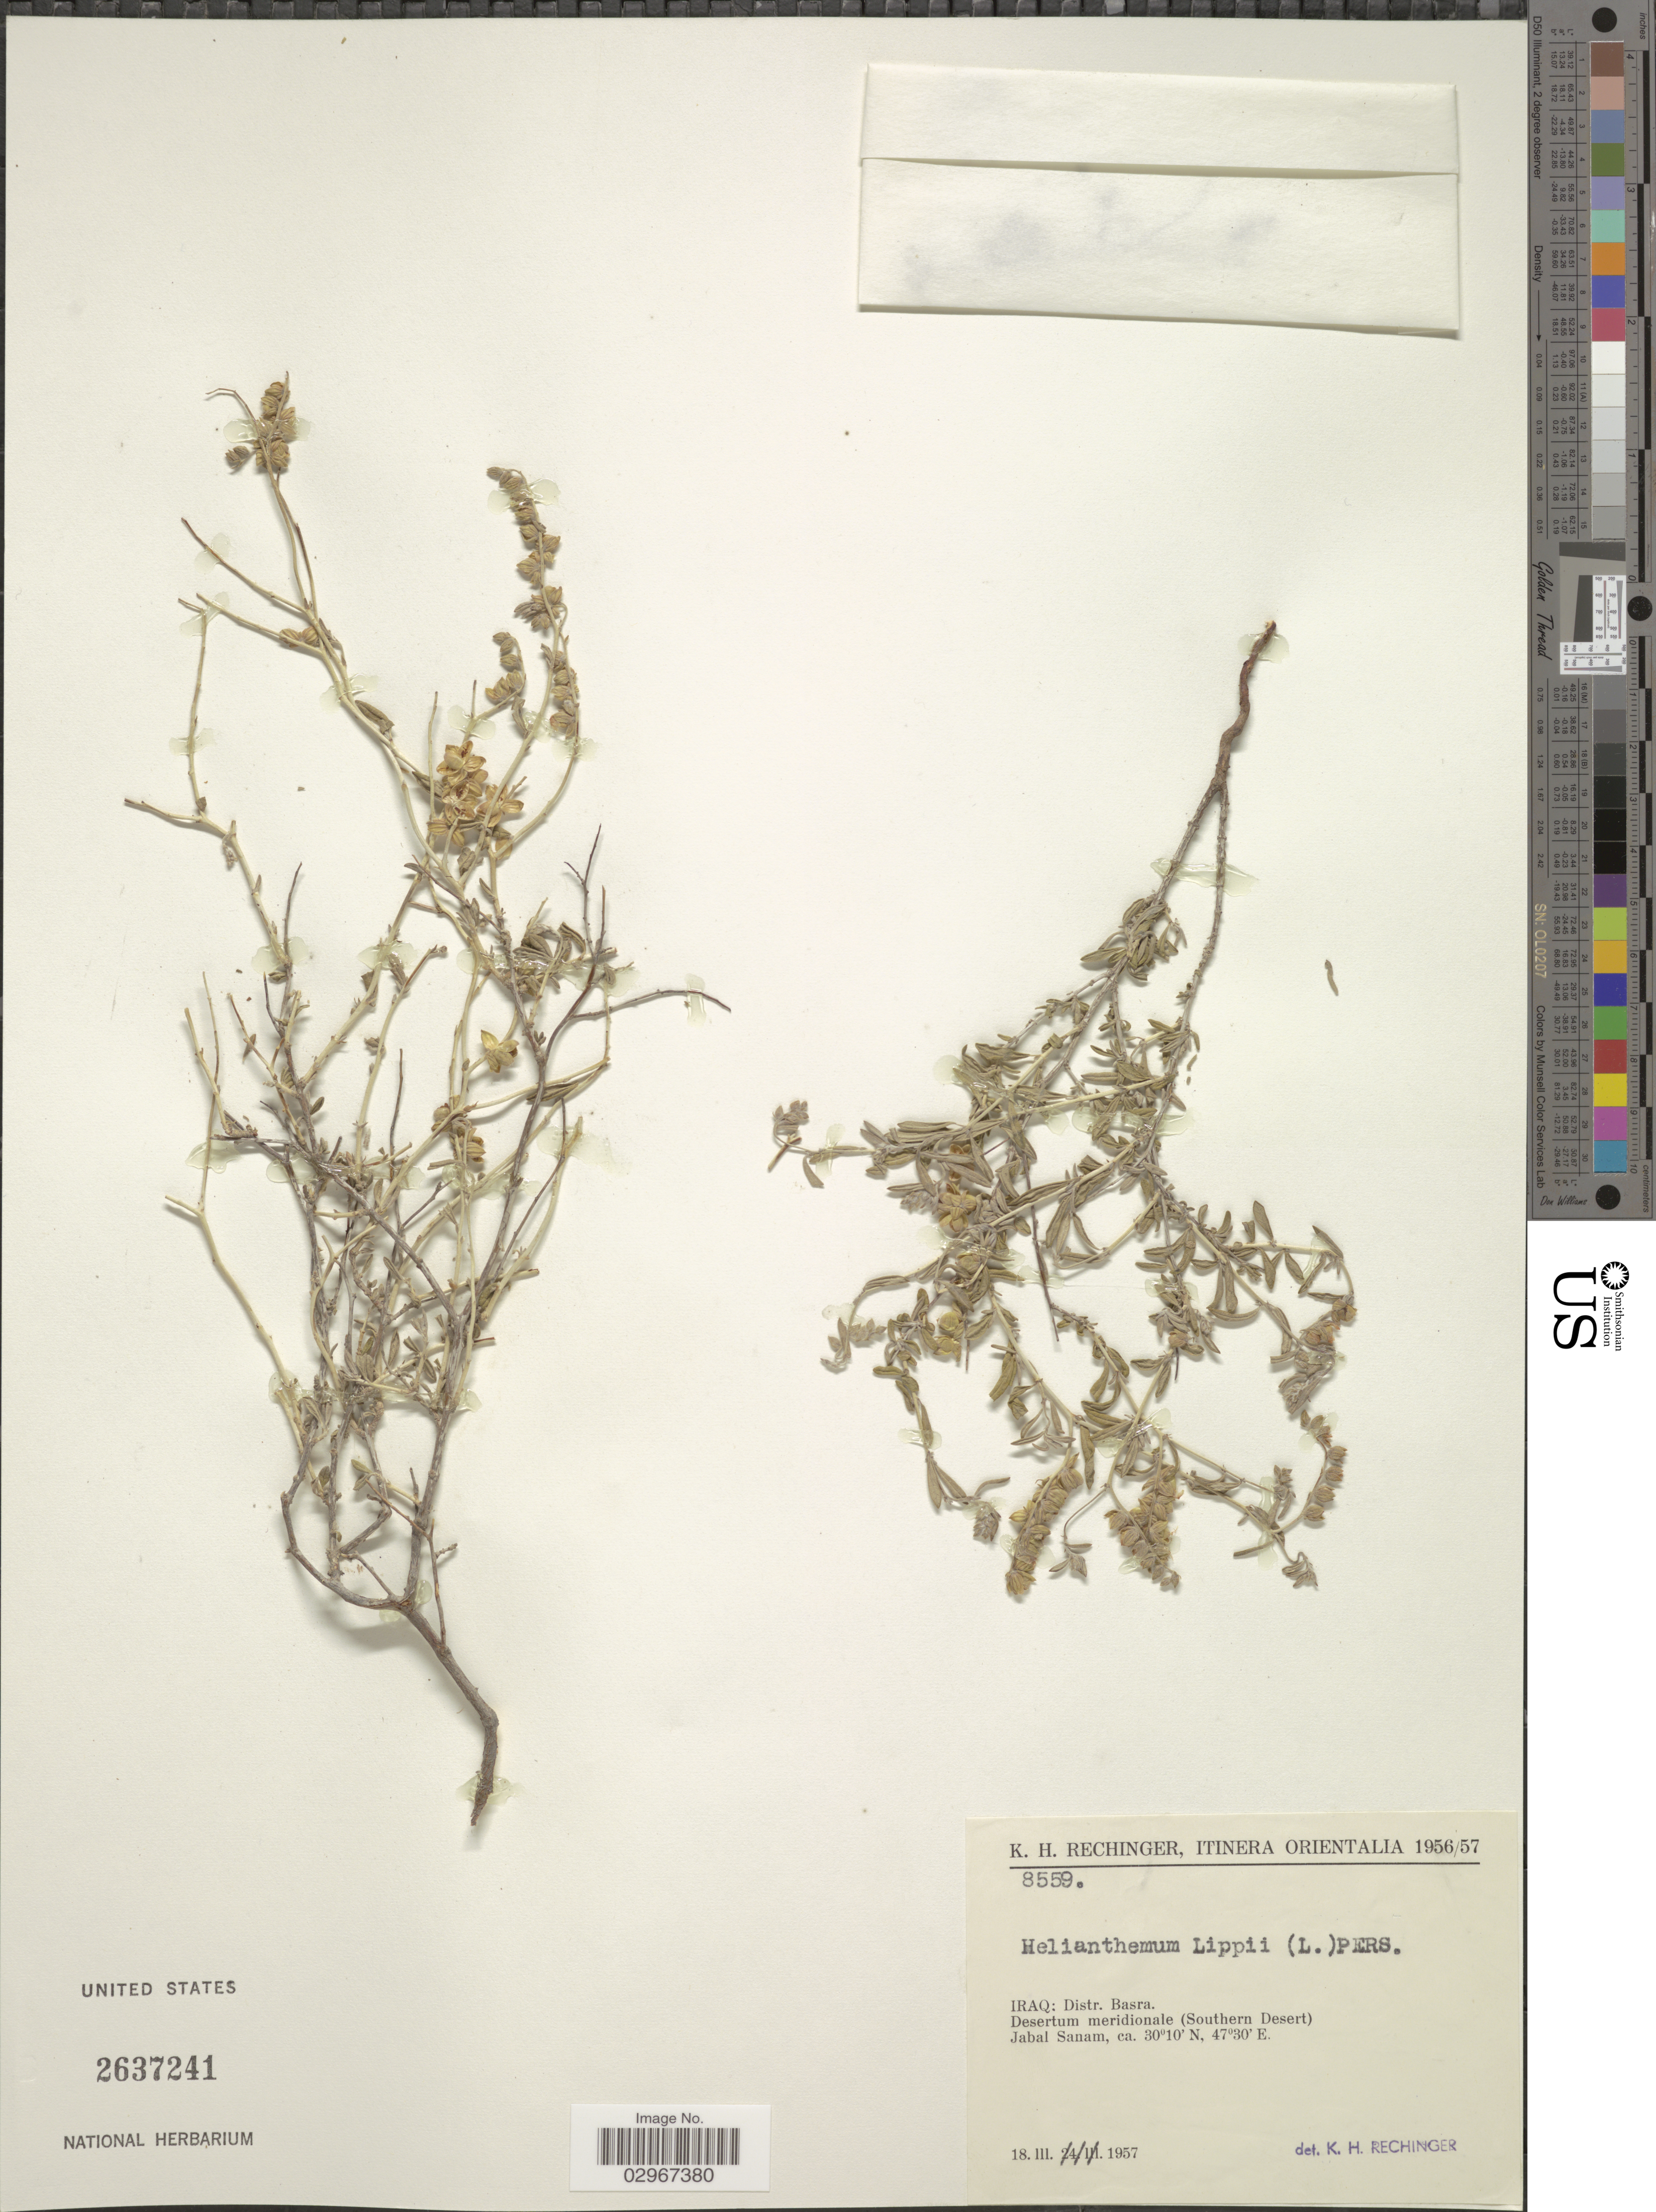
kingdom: Plantae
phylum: Tracheophyta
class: Magnoliopsida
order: Malvales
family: Cistaceae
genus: Helianthemum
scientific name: Helianthemum lippii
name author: (L.) Dum. Cours.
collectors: K. H. Rechinger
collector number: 8559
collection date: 1957-03-18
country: Iraq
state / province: Al Basrah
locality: Itinera Orientalia, Distr. Basra, Desertum meridionale (Southern Desert) Jabal Sanam.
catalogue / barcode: US 2637241